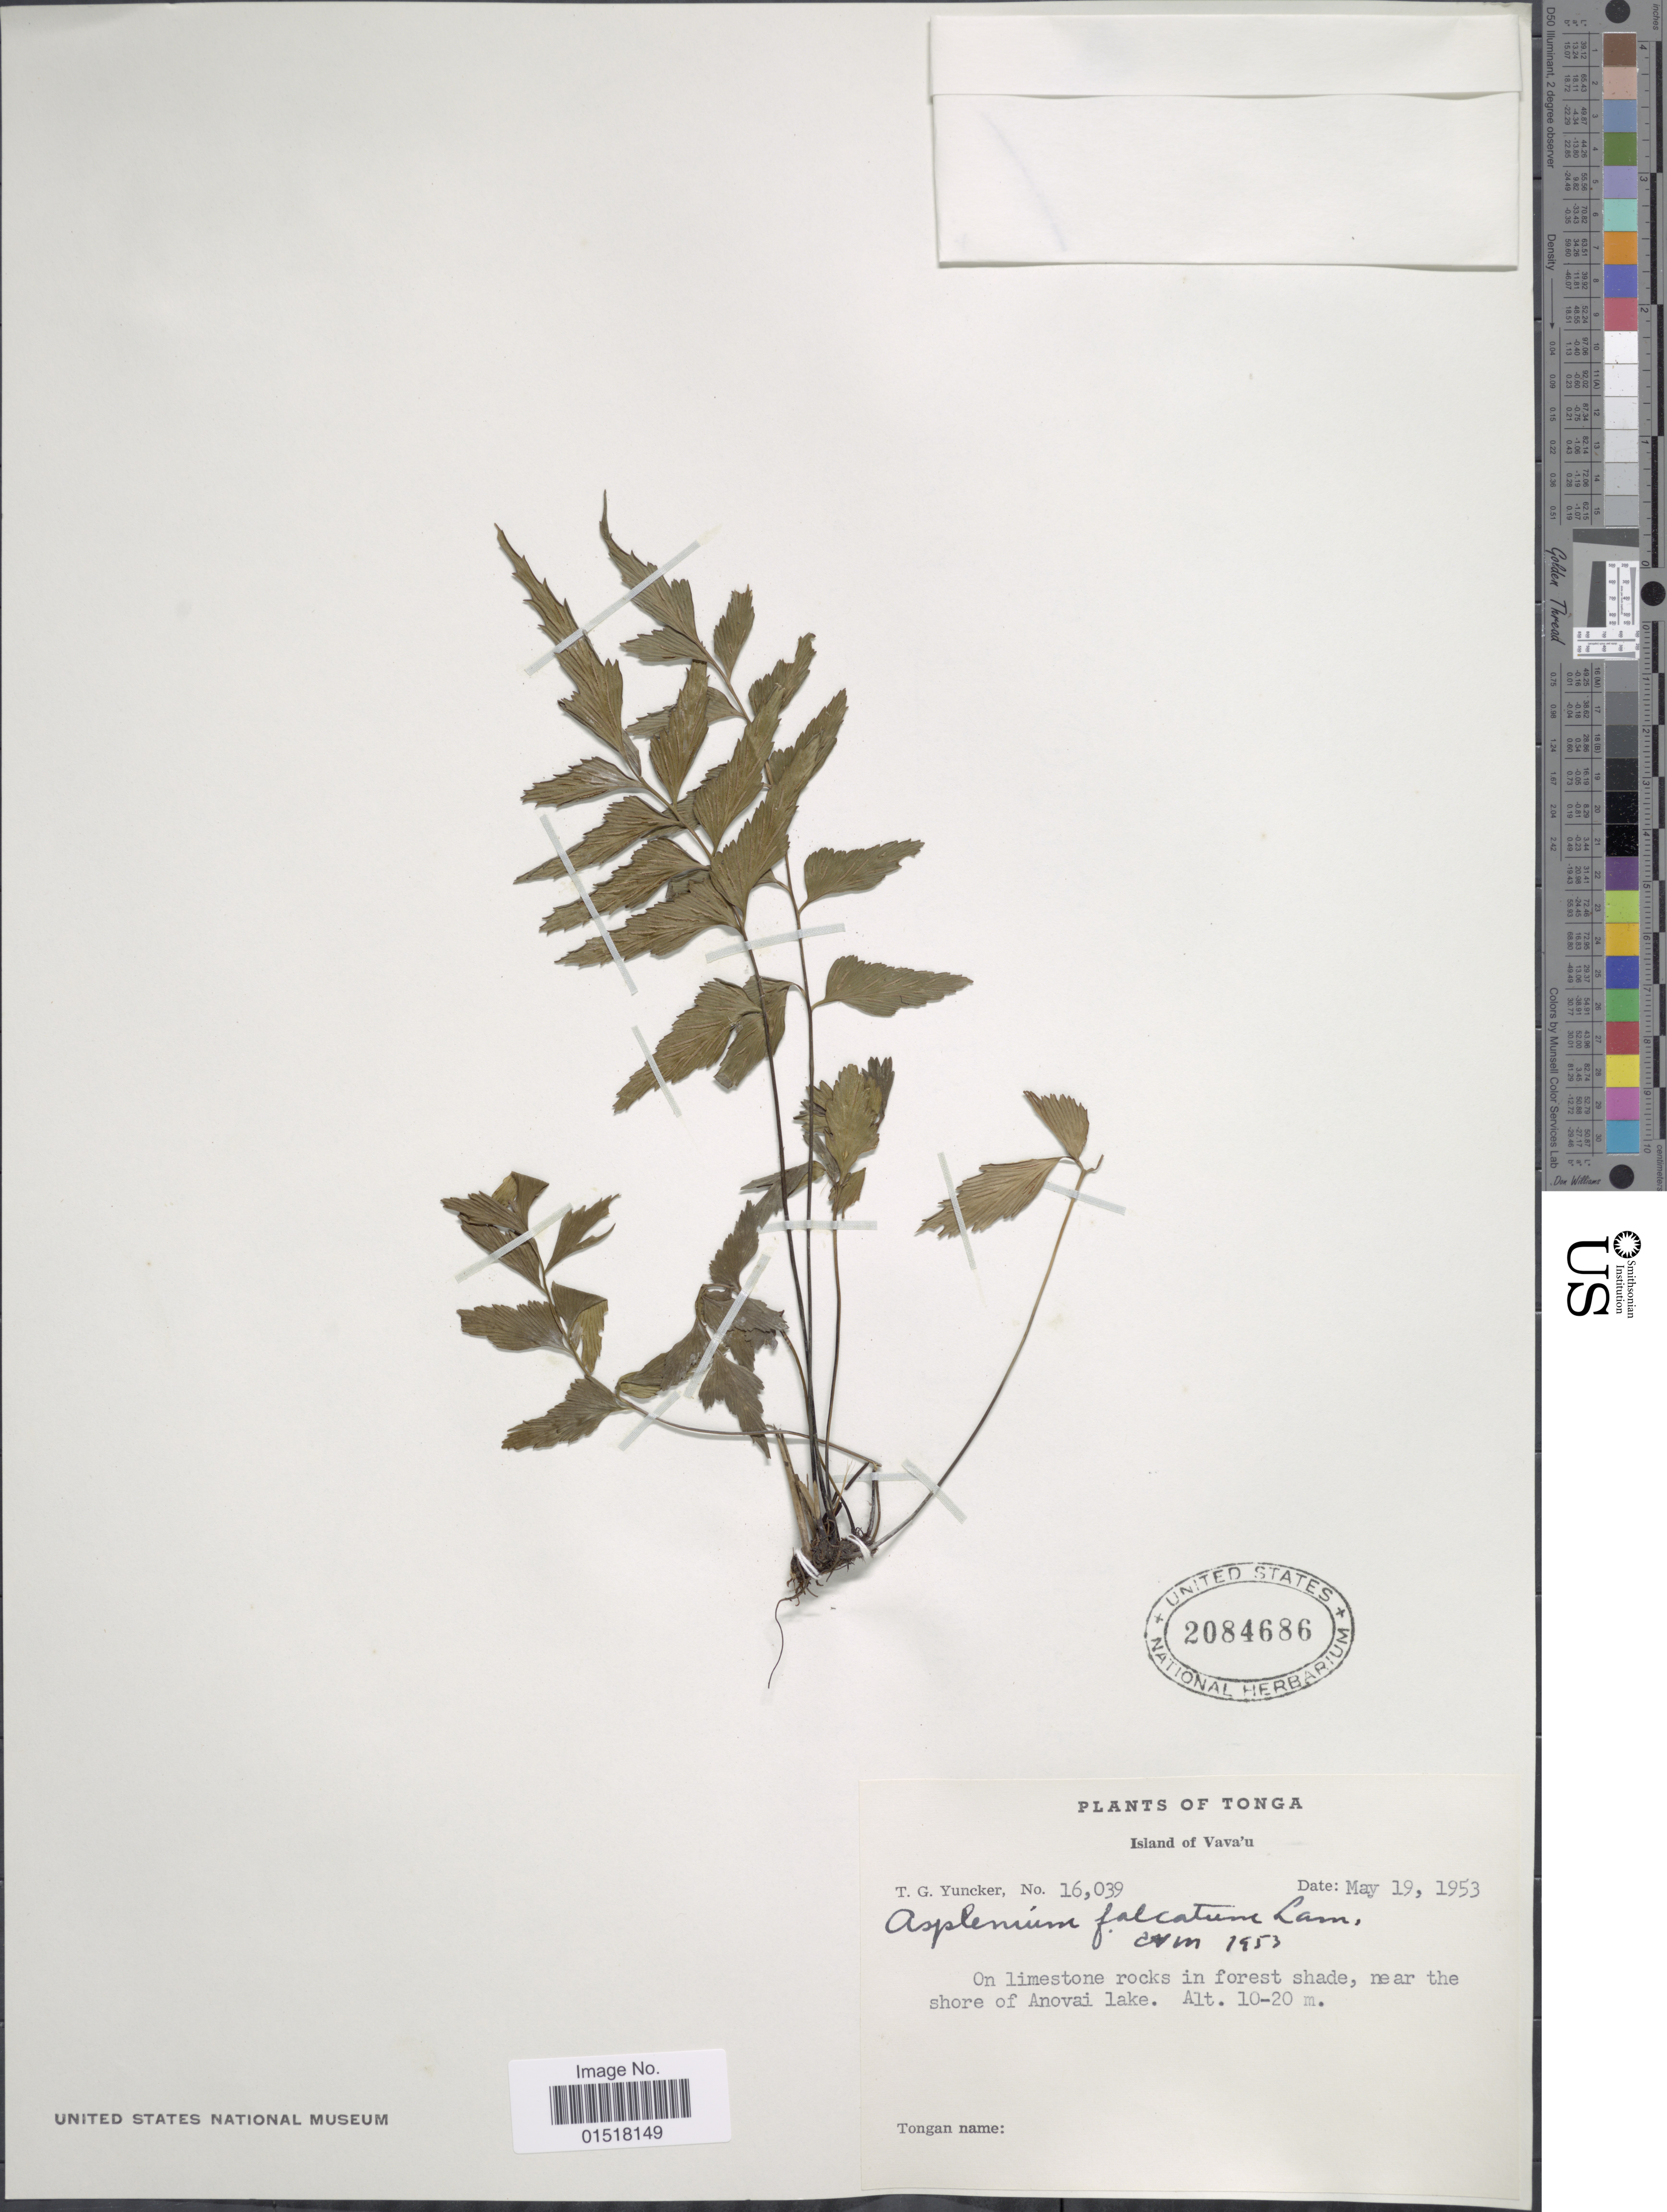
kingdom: Plantae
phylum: Tracheophyta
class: Polypodiopsida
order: Polypodiales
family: Aspleniaceae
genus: Asplenium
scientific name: Asplenium polyodon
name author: G. Forst.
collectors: T. G. Yuncker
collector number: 16039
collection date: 1953-05-19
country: Tonga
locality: Island of Vava'u. On limestone rocks in forest shade, near the shore of Anovai lake.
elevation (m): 10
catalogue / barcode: US 2084686